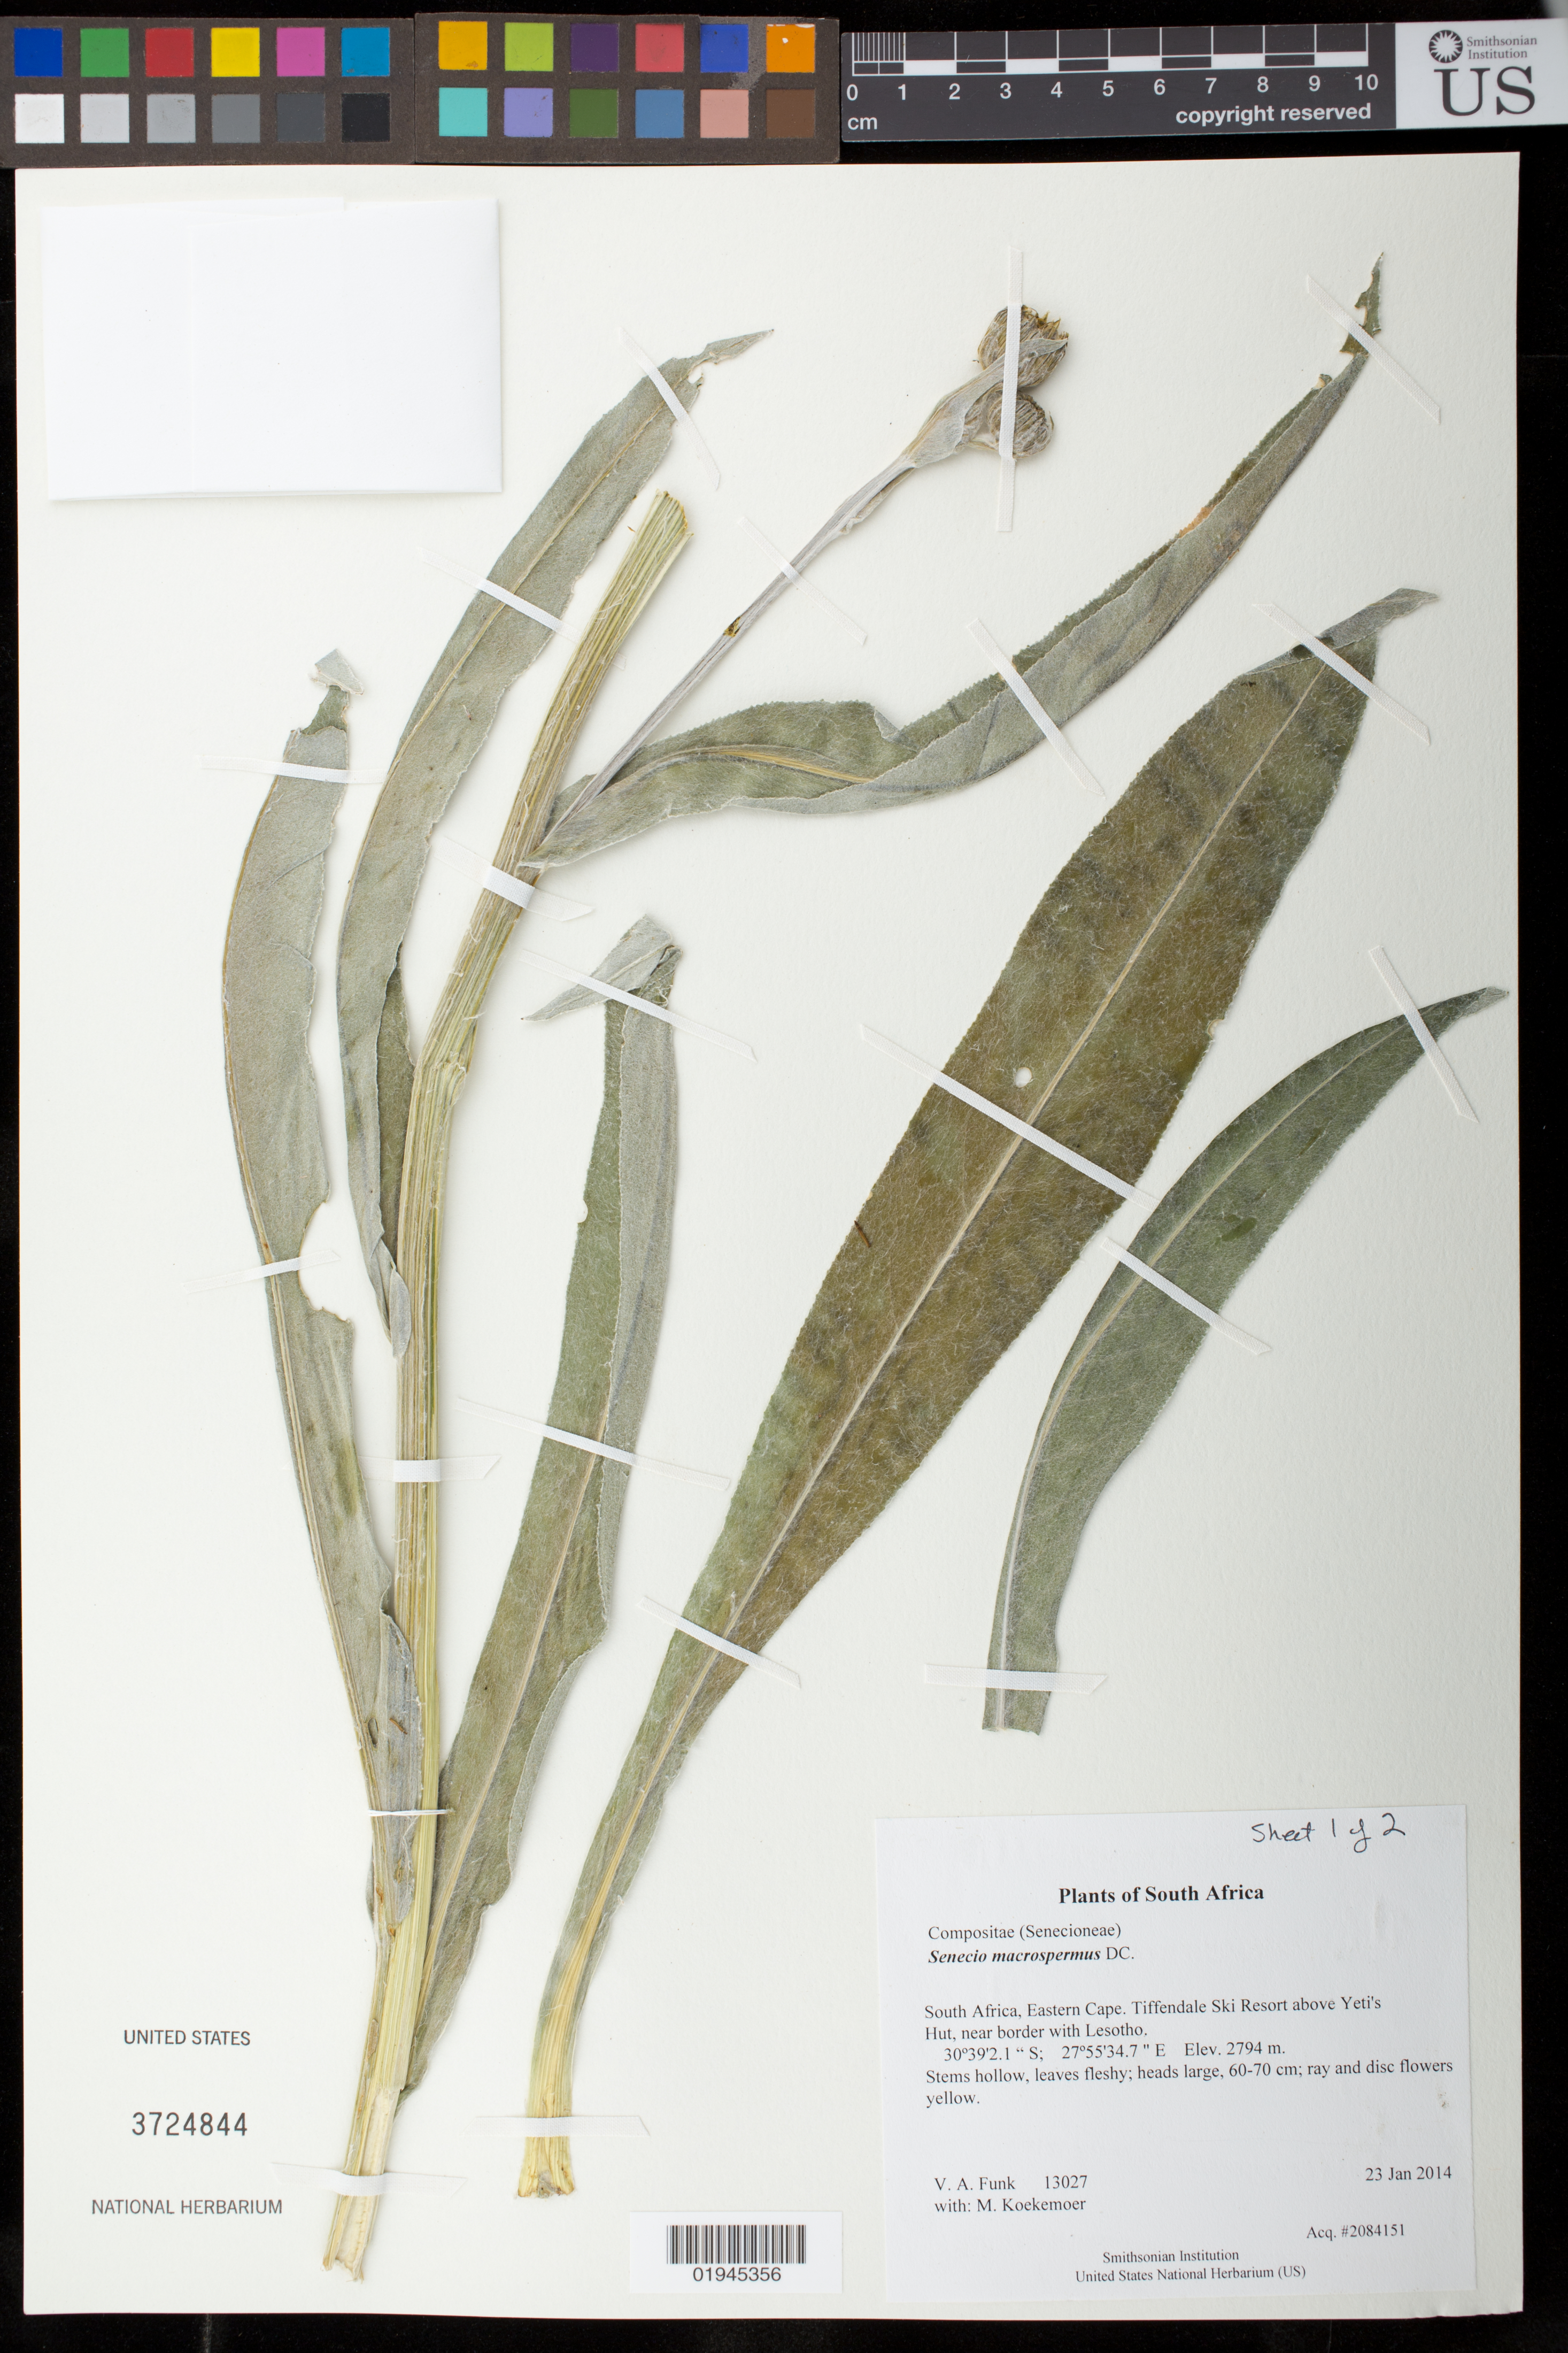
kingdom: Plantae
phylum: Tracheophyta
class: Magnoliopsida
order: Asterales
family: Asteraceae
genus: Senecio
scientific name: Senecio macrospermus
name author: DC.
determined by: Koekemoer, M.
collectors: M. Koekemoer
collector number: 13027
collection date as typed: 23 Jan 2014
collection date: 2014-01-23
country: South Africa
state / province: Eastern Cape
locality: Tiffendale Ski Resort above Yeti's Hut, near border with Lesotho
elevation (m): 2794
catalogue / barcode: US 3724844